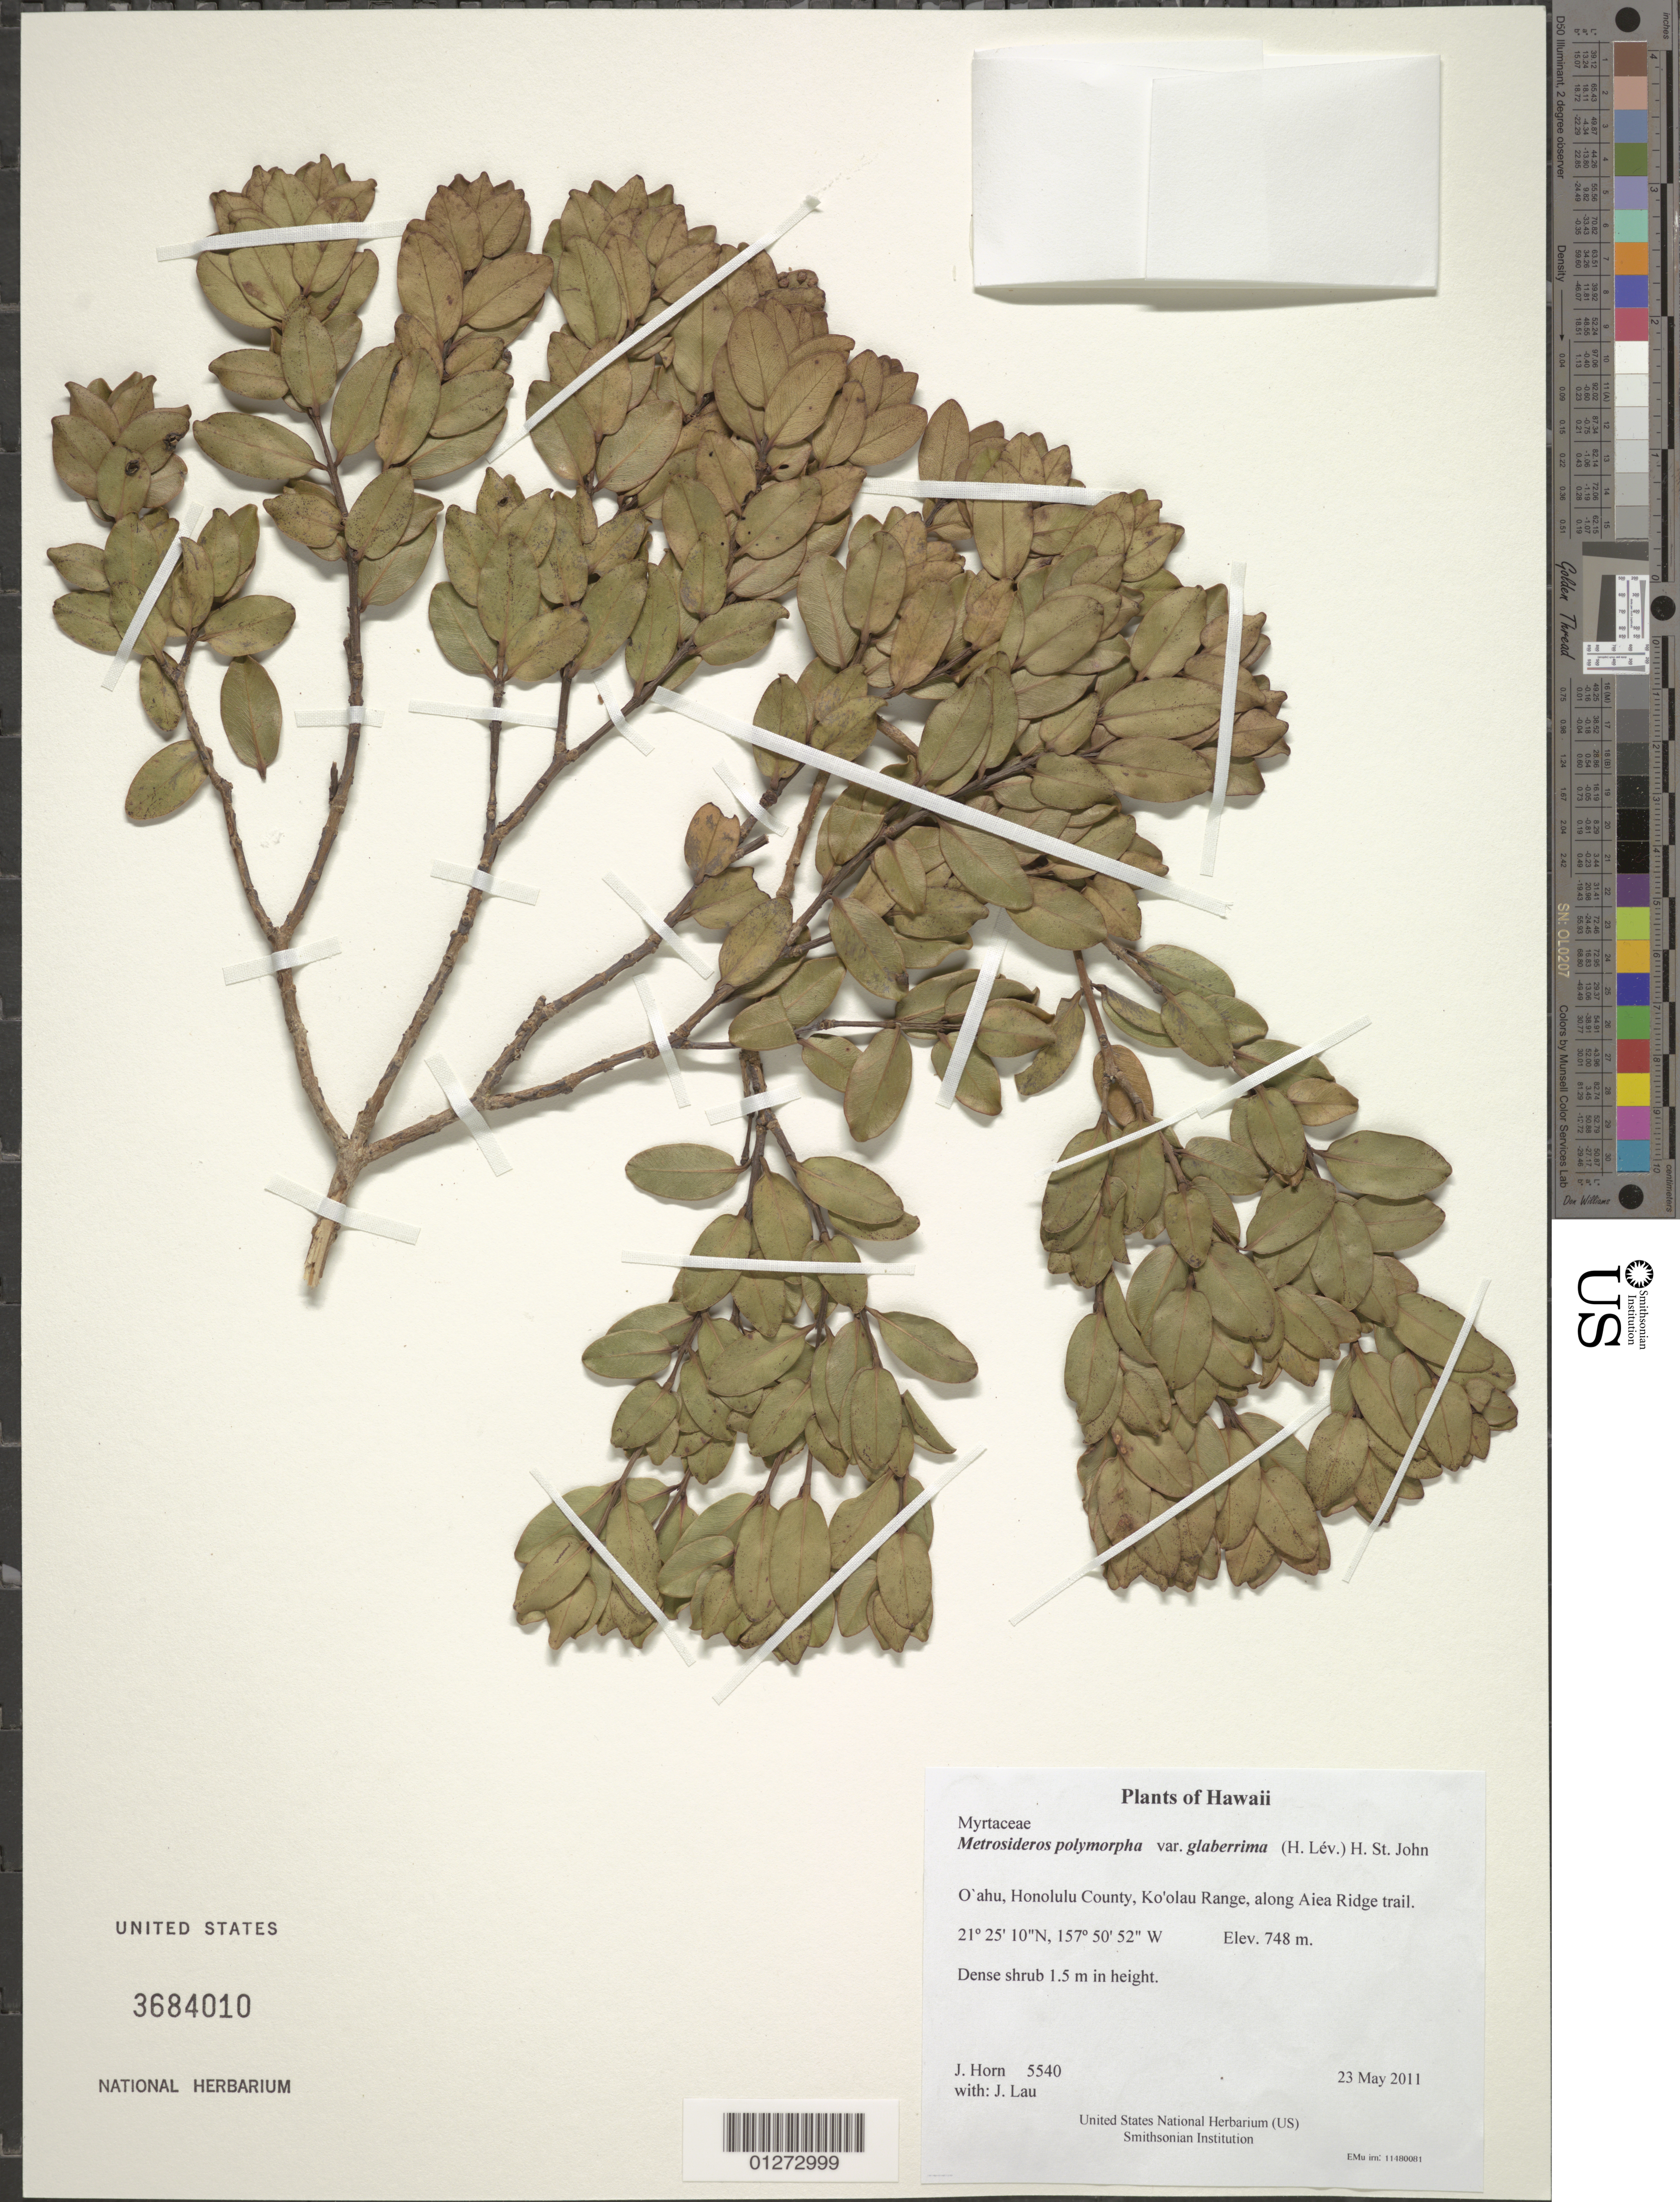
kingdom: Plantae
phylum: Tracheophyta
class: Magnoliopsida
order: Myrtales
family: Myrtaceae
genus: Metrosideros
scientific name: Metrosideros polymorpha var. glaberrima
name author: (H. Lév.) H. St. John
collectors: J. Horn & J. Lau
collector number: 5540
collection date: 2011-05-23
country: United States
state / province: Hawaii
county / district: Honolulu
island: Oahu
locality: Ko'olau Range, along Aiea Ridge trail.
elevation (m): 748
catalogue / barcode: US 3684010